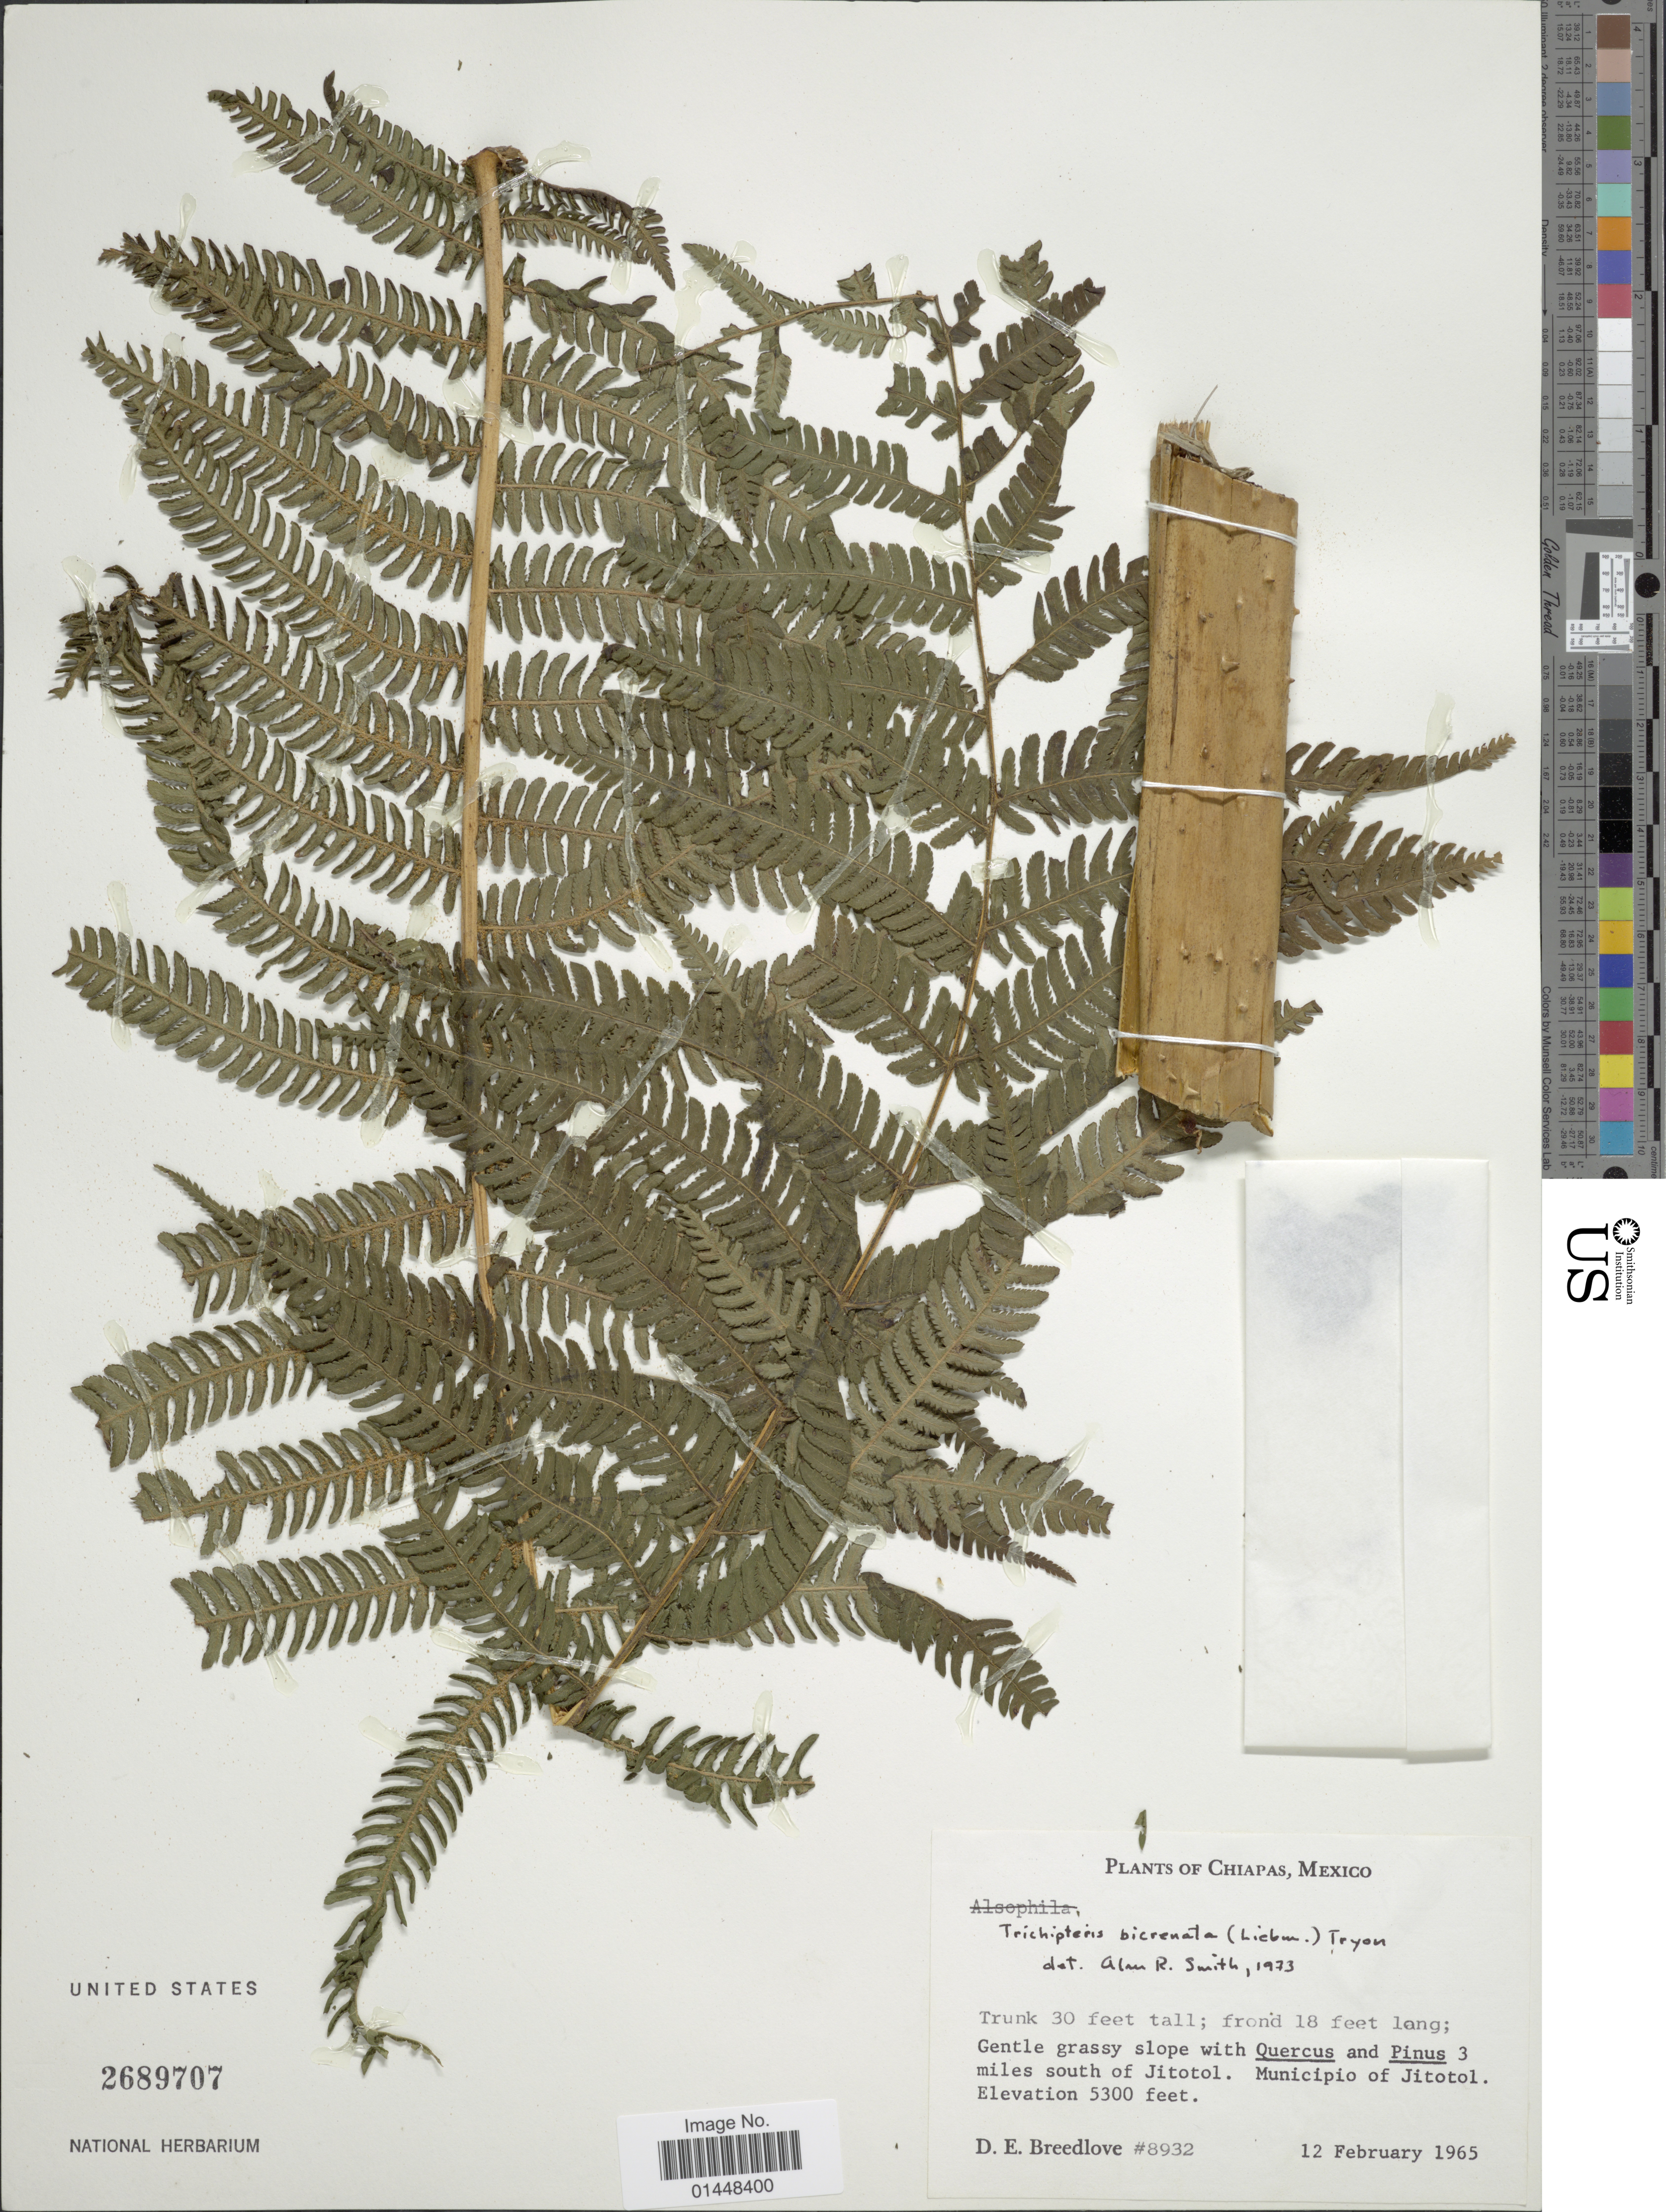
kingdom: Plantae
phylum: Tracheophyta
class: Polypodiopsida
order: Cyatheales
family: Cyatheaceae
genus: Cyathea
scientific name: Cyathea bicrenata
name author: Liebm.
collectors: D. E. Breedlove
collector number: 8932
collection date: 1965-02-12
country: Mexico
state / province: Chiapas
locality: Chiapas, Mexico, 3 miles south of Jitotol. Municipio of Jitotol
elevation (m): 1615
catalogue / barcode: US 2689707